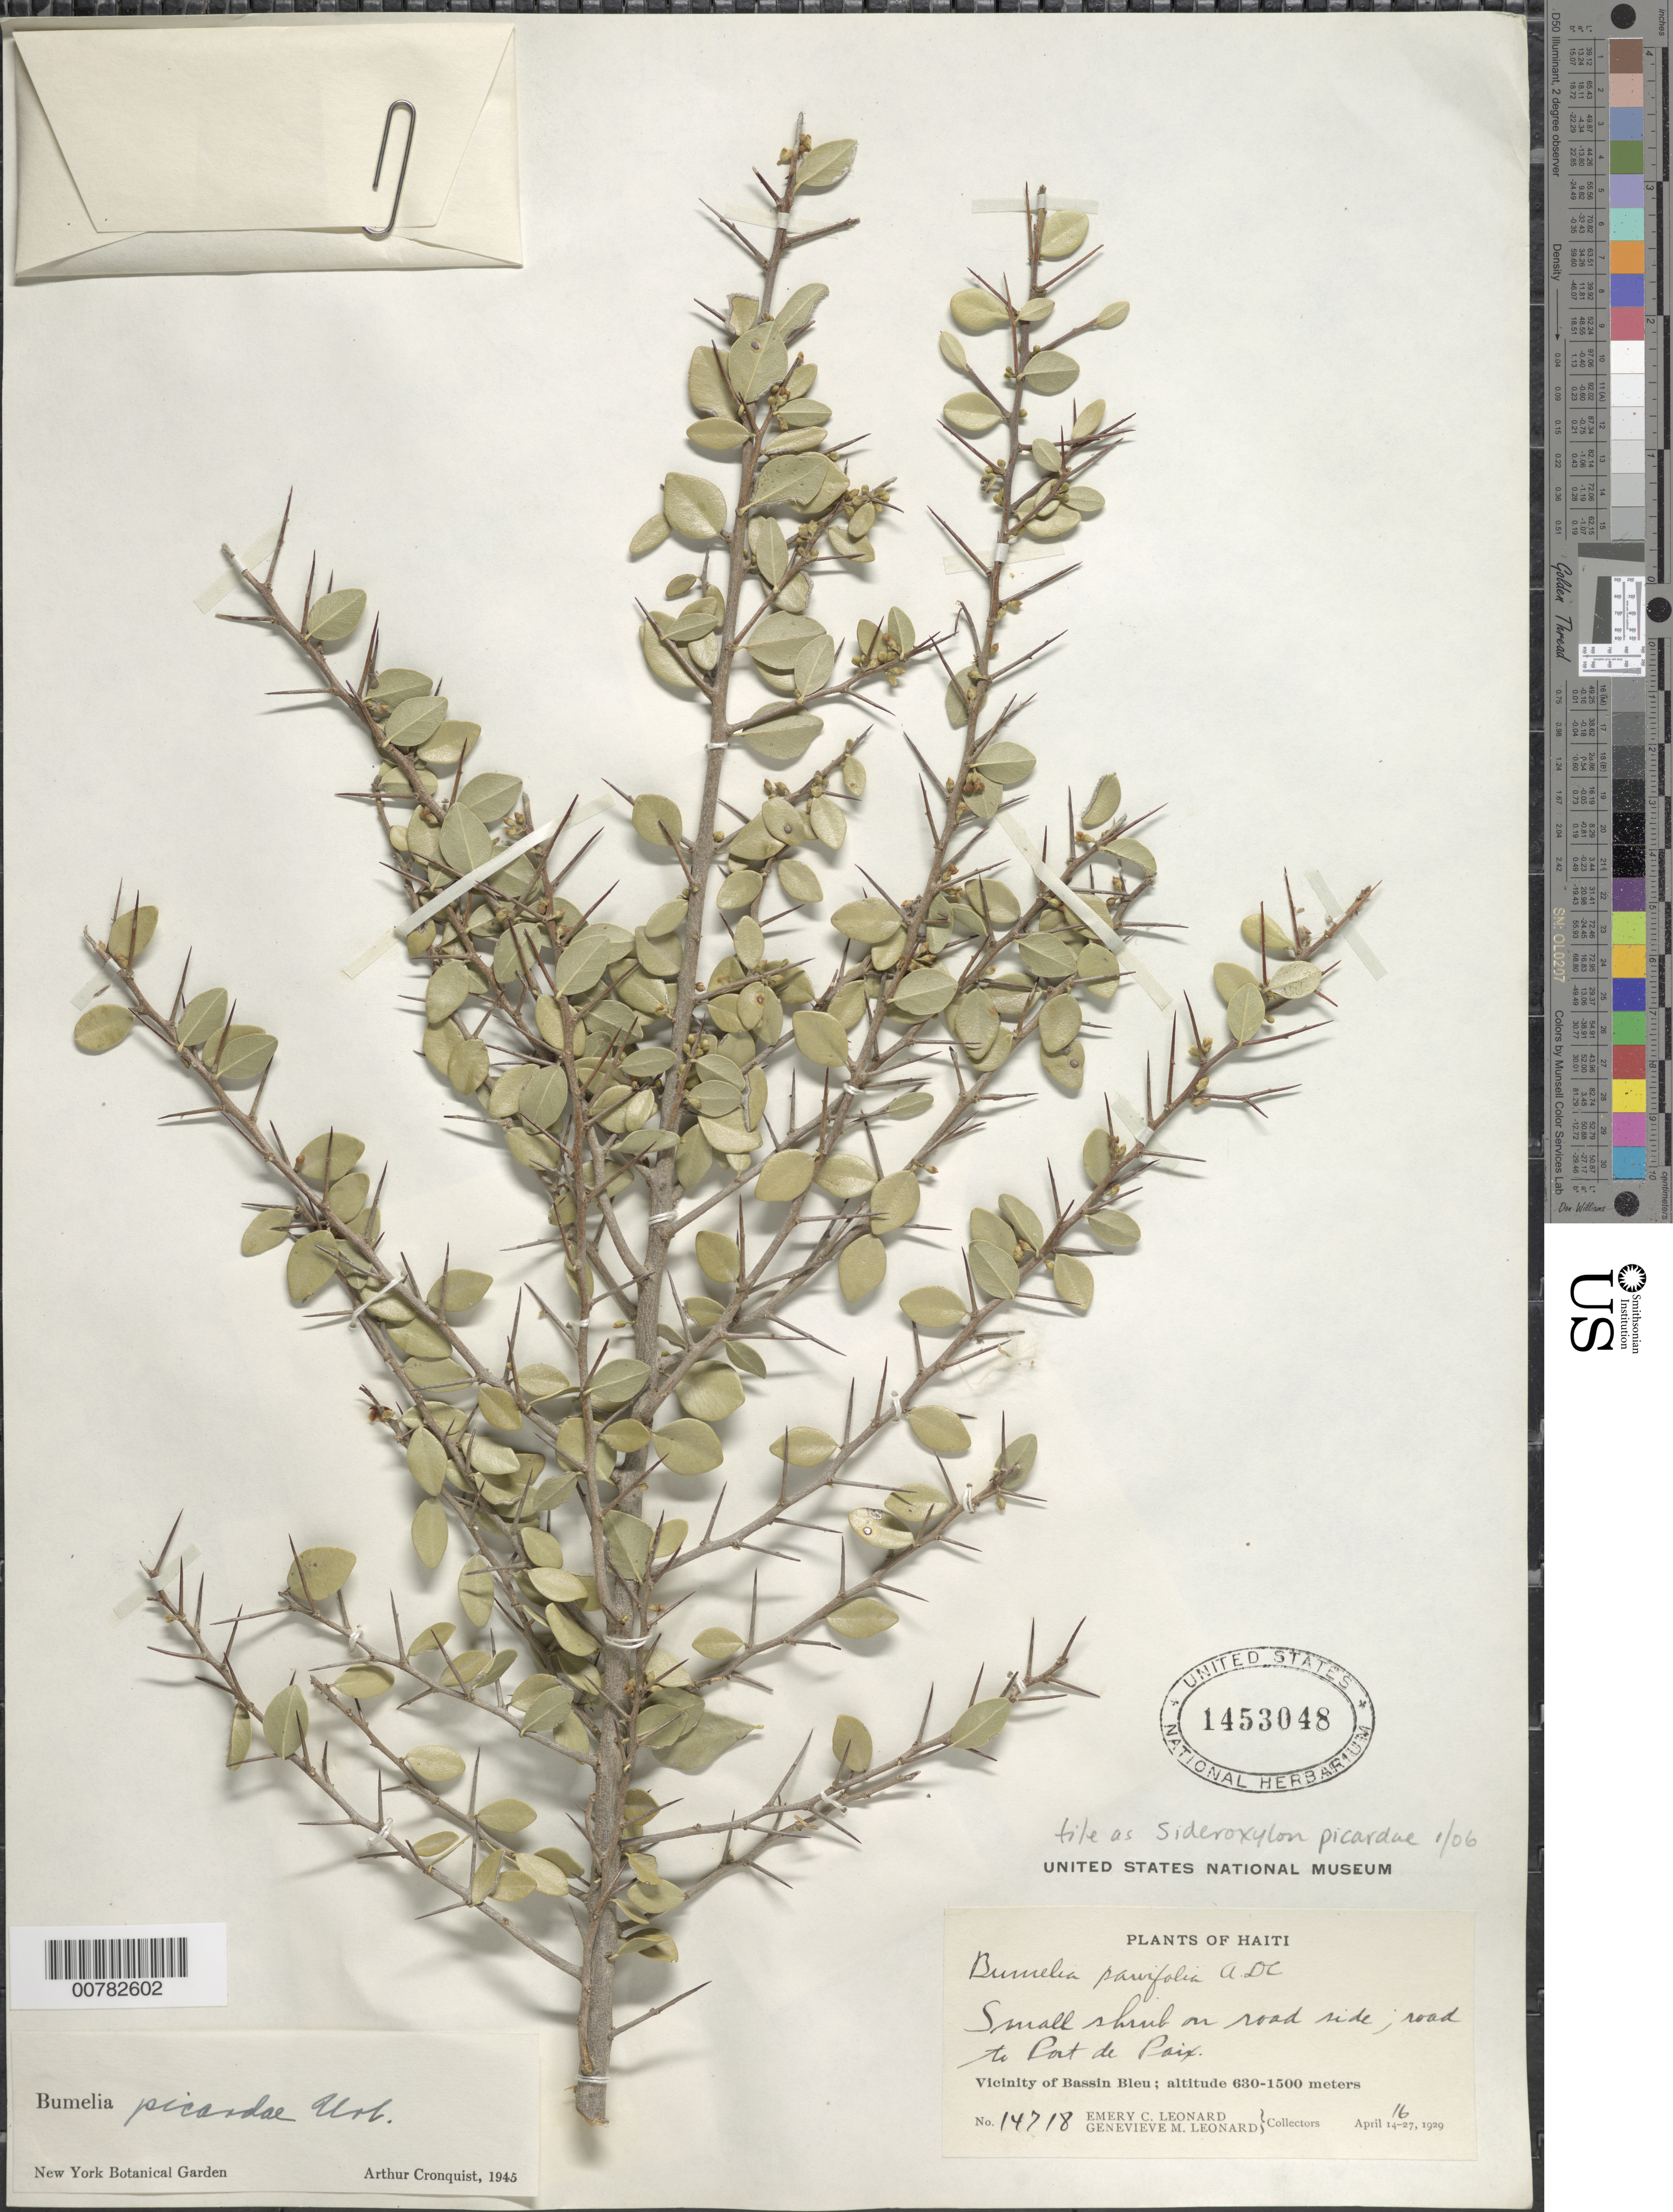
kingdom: Plantae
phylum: Tracheophyta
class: Magnoliopsida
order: Ericales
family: Sapotaceae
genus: Sideroxylon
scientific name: Sideroxylon picardae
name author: (Urb.) T.D. Penn.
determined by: Cronquist, A. J.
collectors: E. C. Leonard & G. M. Leonard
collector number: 14718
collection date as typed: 16 Apr 1929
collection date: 1929-04-16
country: Haiti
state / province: Nord-Ouest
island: Hispaniola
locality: Vicinity of Bassin Bleu, road to Port de Paix.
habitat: On road side.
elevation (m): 630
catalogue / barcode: US 1453048